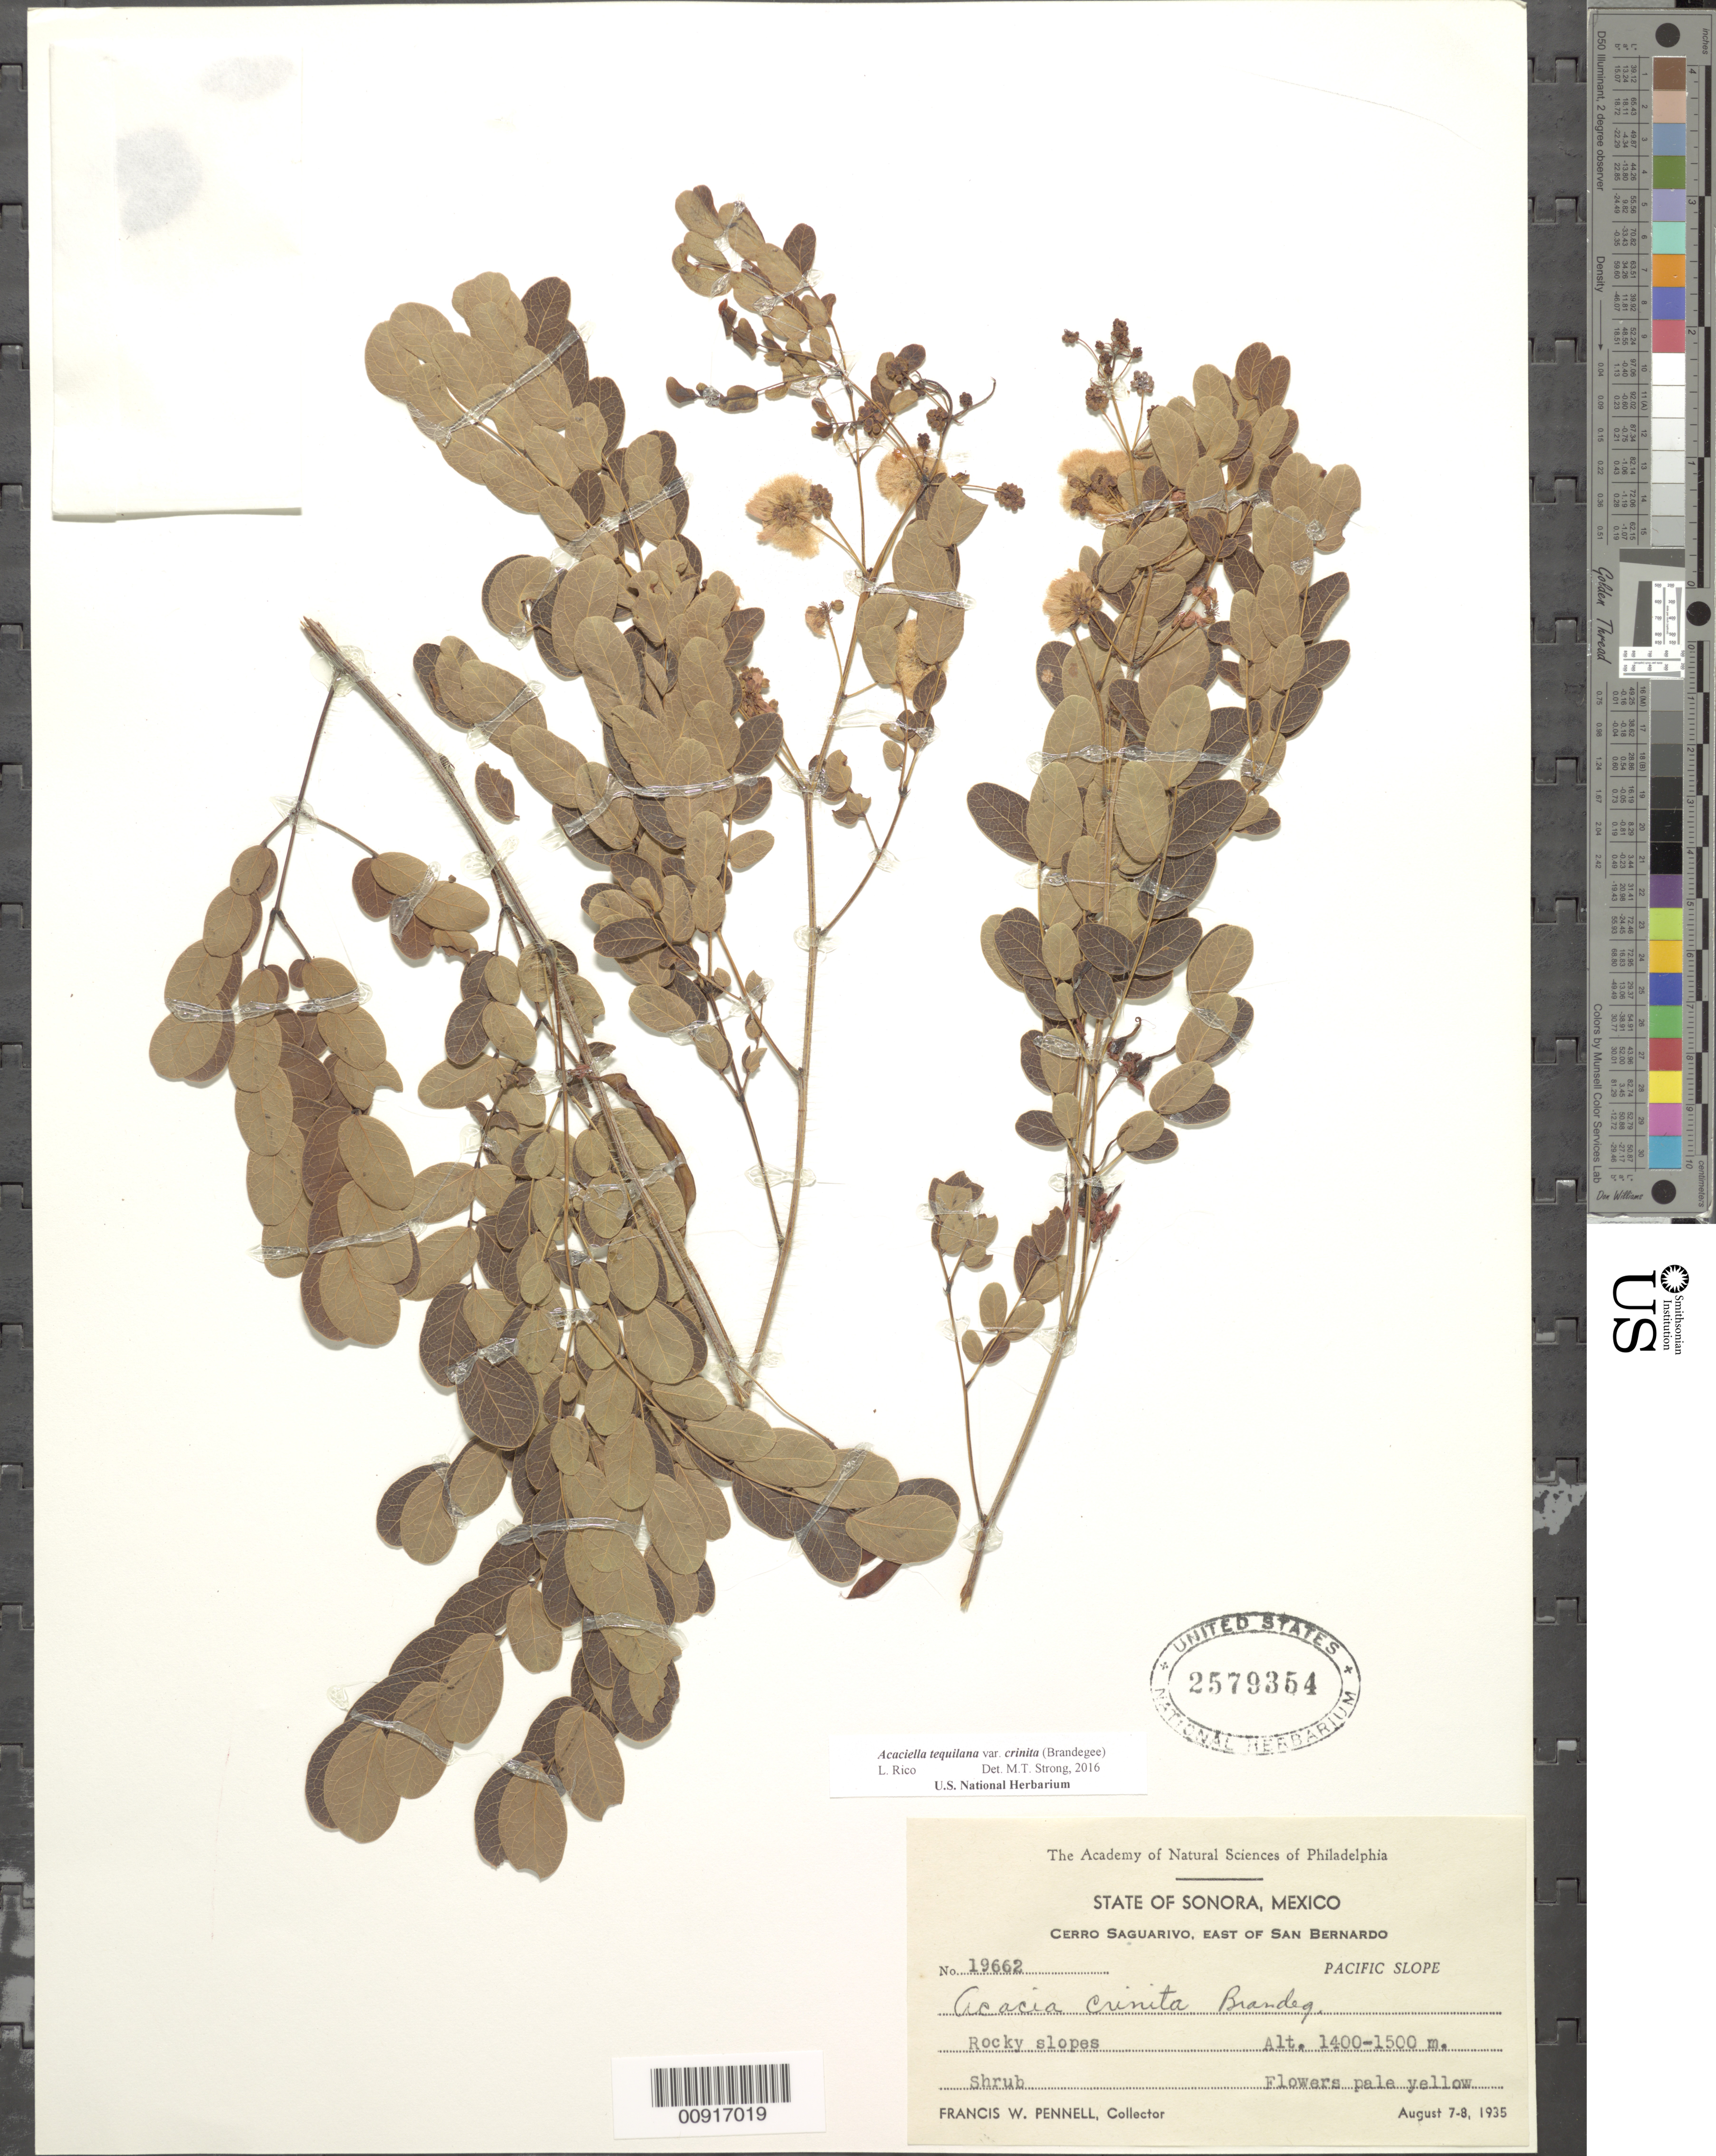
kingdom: Plantae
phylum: Tracheophyta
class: Magnoliopsida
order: Fabales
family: Fabaceae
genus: Acaciella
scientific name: Acaciella tequilana var. crinita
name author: (Brandegee) L. Rico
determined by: Strong, M. T., (US), Smithsonian Institution - National Museum of Natural History (UNITED STATES)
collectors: F. W. Pennell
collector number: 19662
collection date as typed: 07 Aug 1935 to 08 Aug 1935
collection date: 1935-08-07/1935-08-08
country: Mexico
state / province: Sonora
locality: Cerro Saguarivo, east of San Bernardo, Pacific Slope, State of Sonora.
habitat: Rocky slopes.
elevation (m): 1500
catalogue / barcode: US 2579354